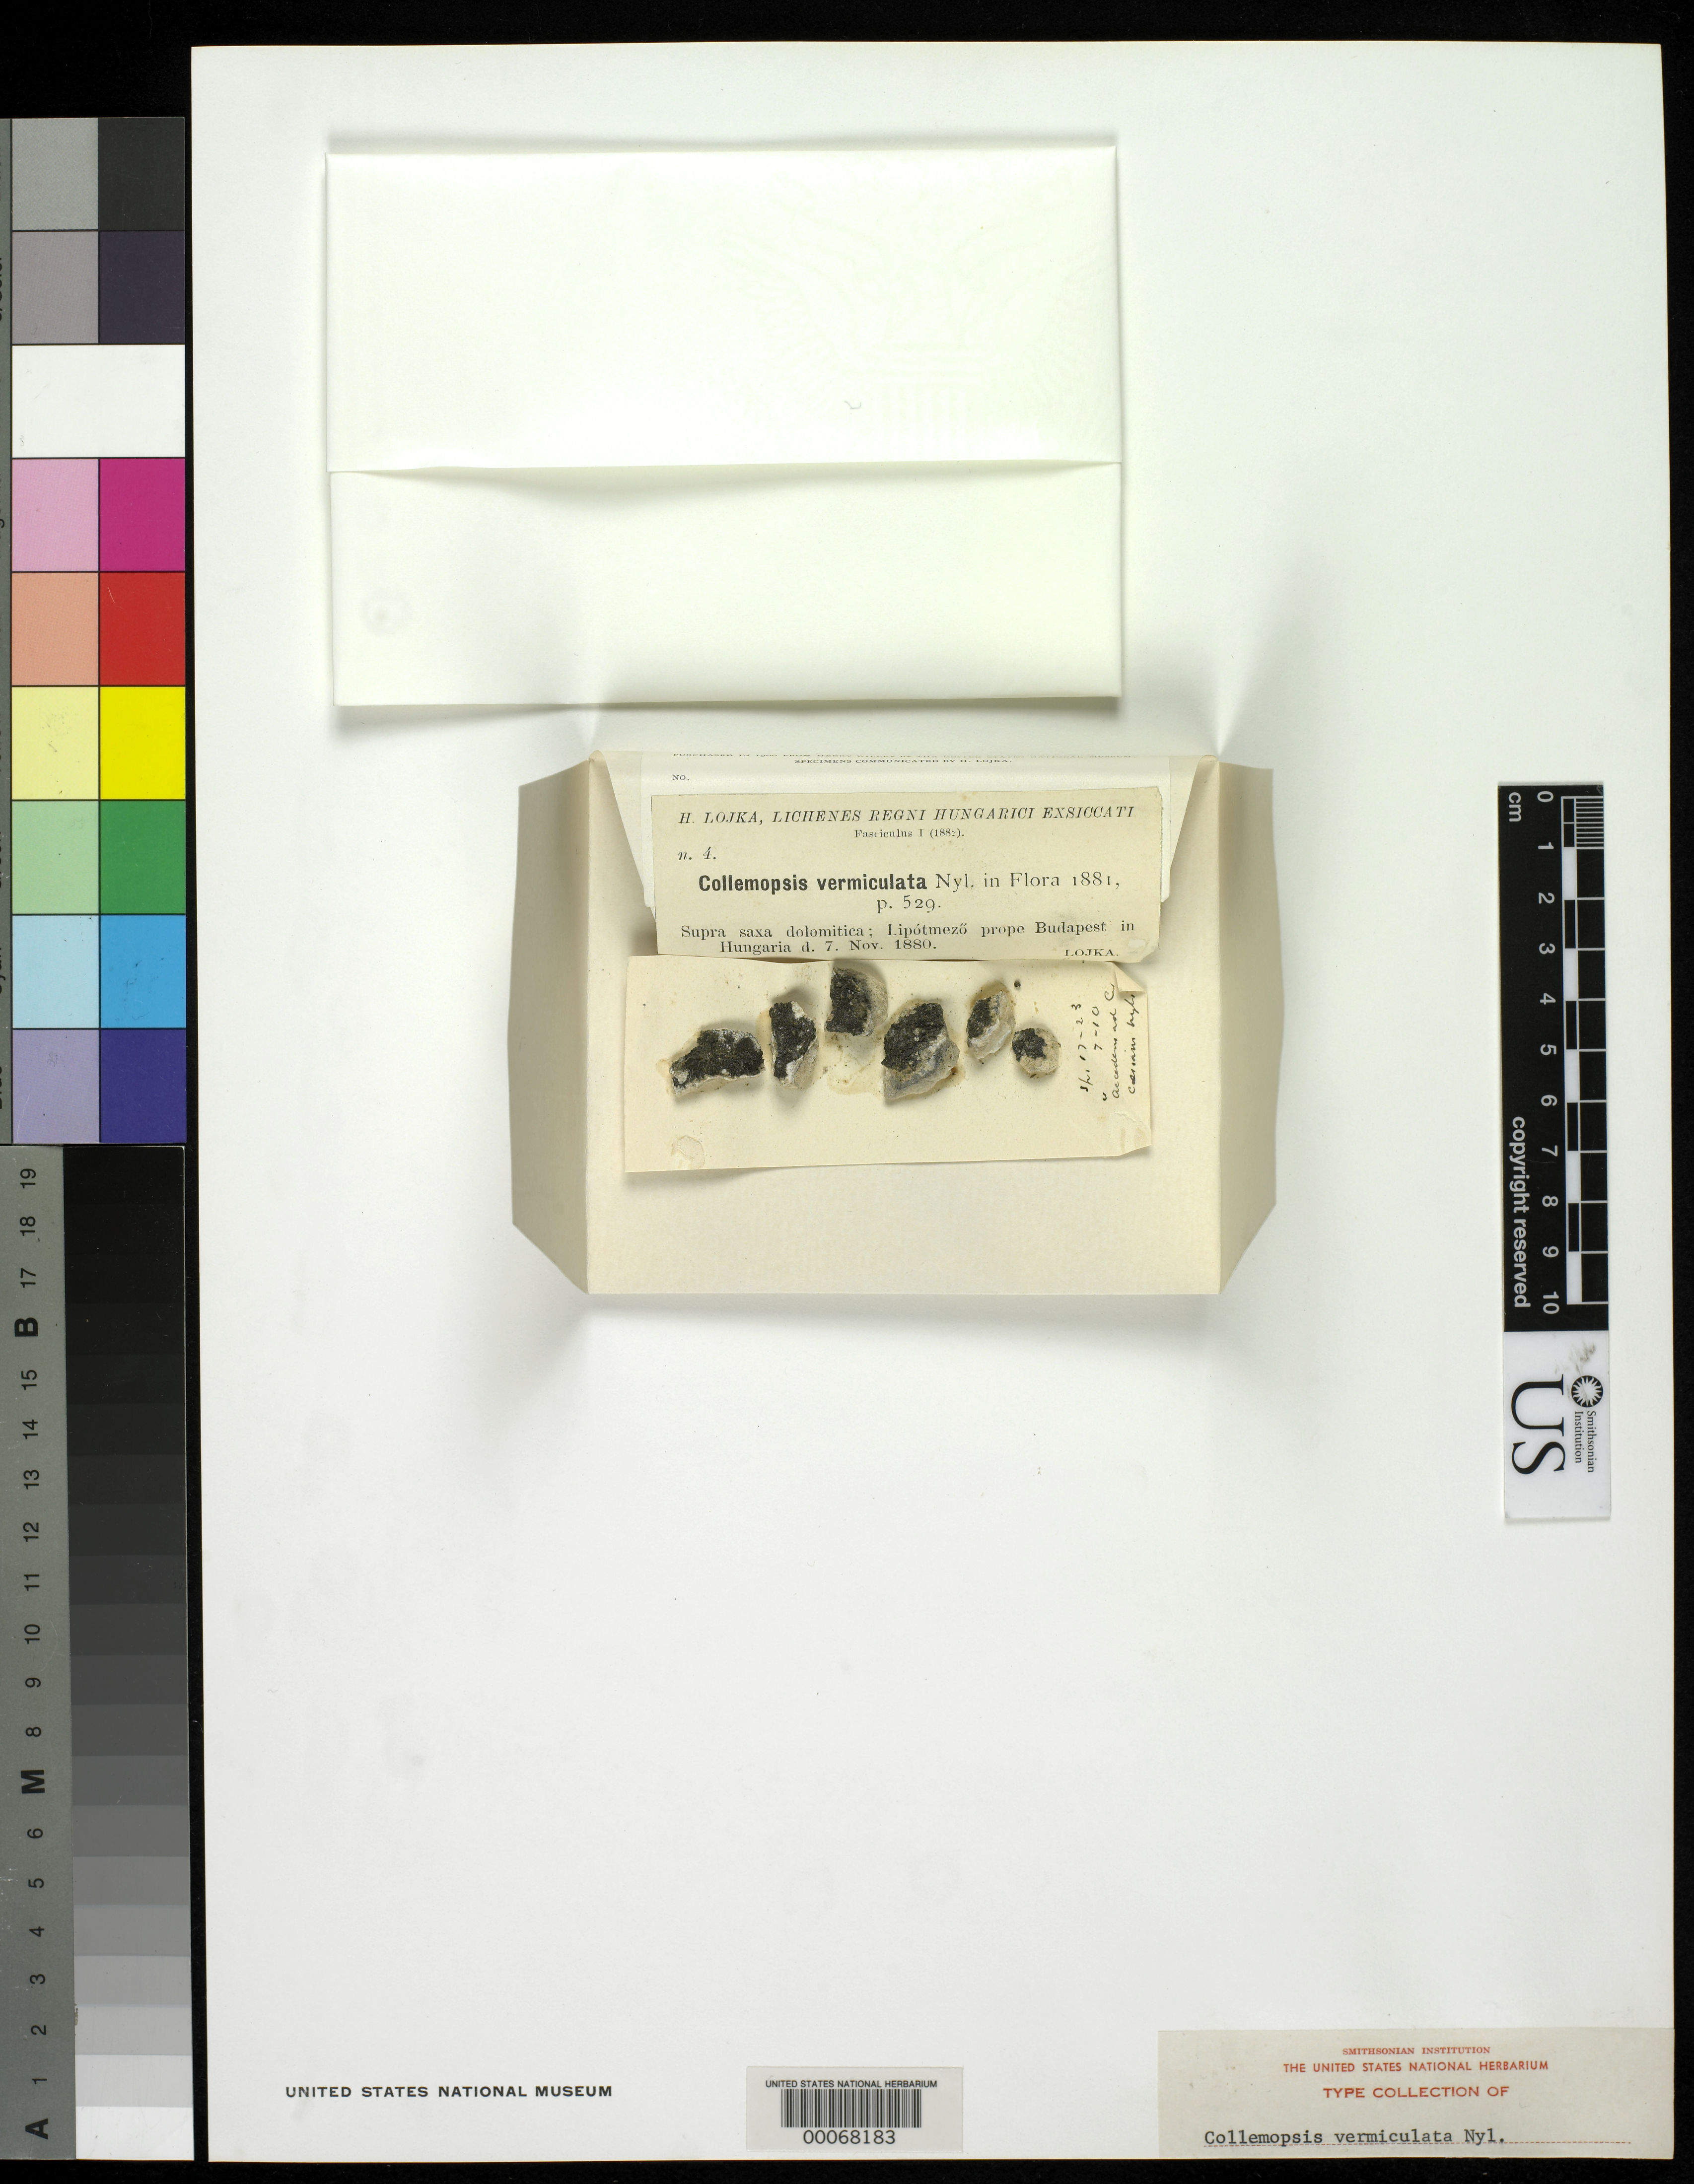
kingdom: Fungi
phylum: Ascomycota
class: Lichinomycetes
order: Lichinales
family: Lichinaceae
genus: Collemopsis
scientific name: Collemopsis vermiculata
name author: Nyl.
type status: Isotype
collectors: H. Lojka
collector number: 4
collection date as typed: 07 Nov 1880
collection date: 1880-11-07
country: Hungary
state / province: Budapest, Capital District of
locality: Lipotmezo.